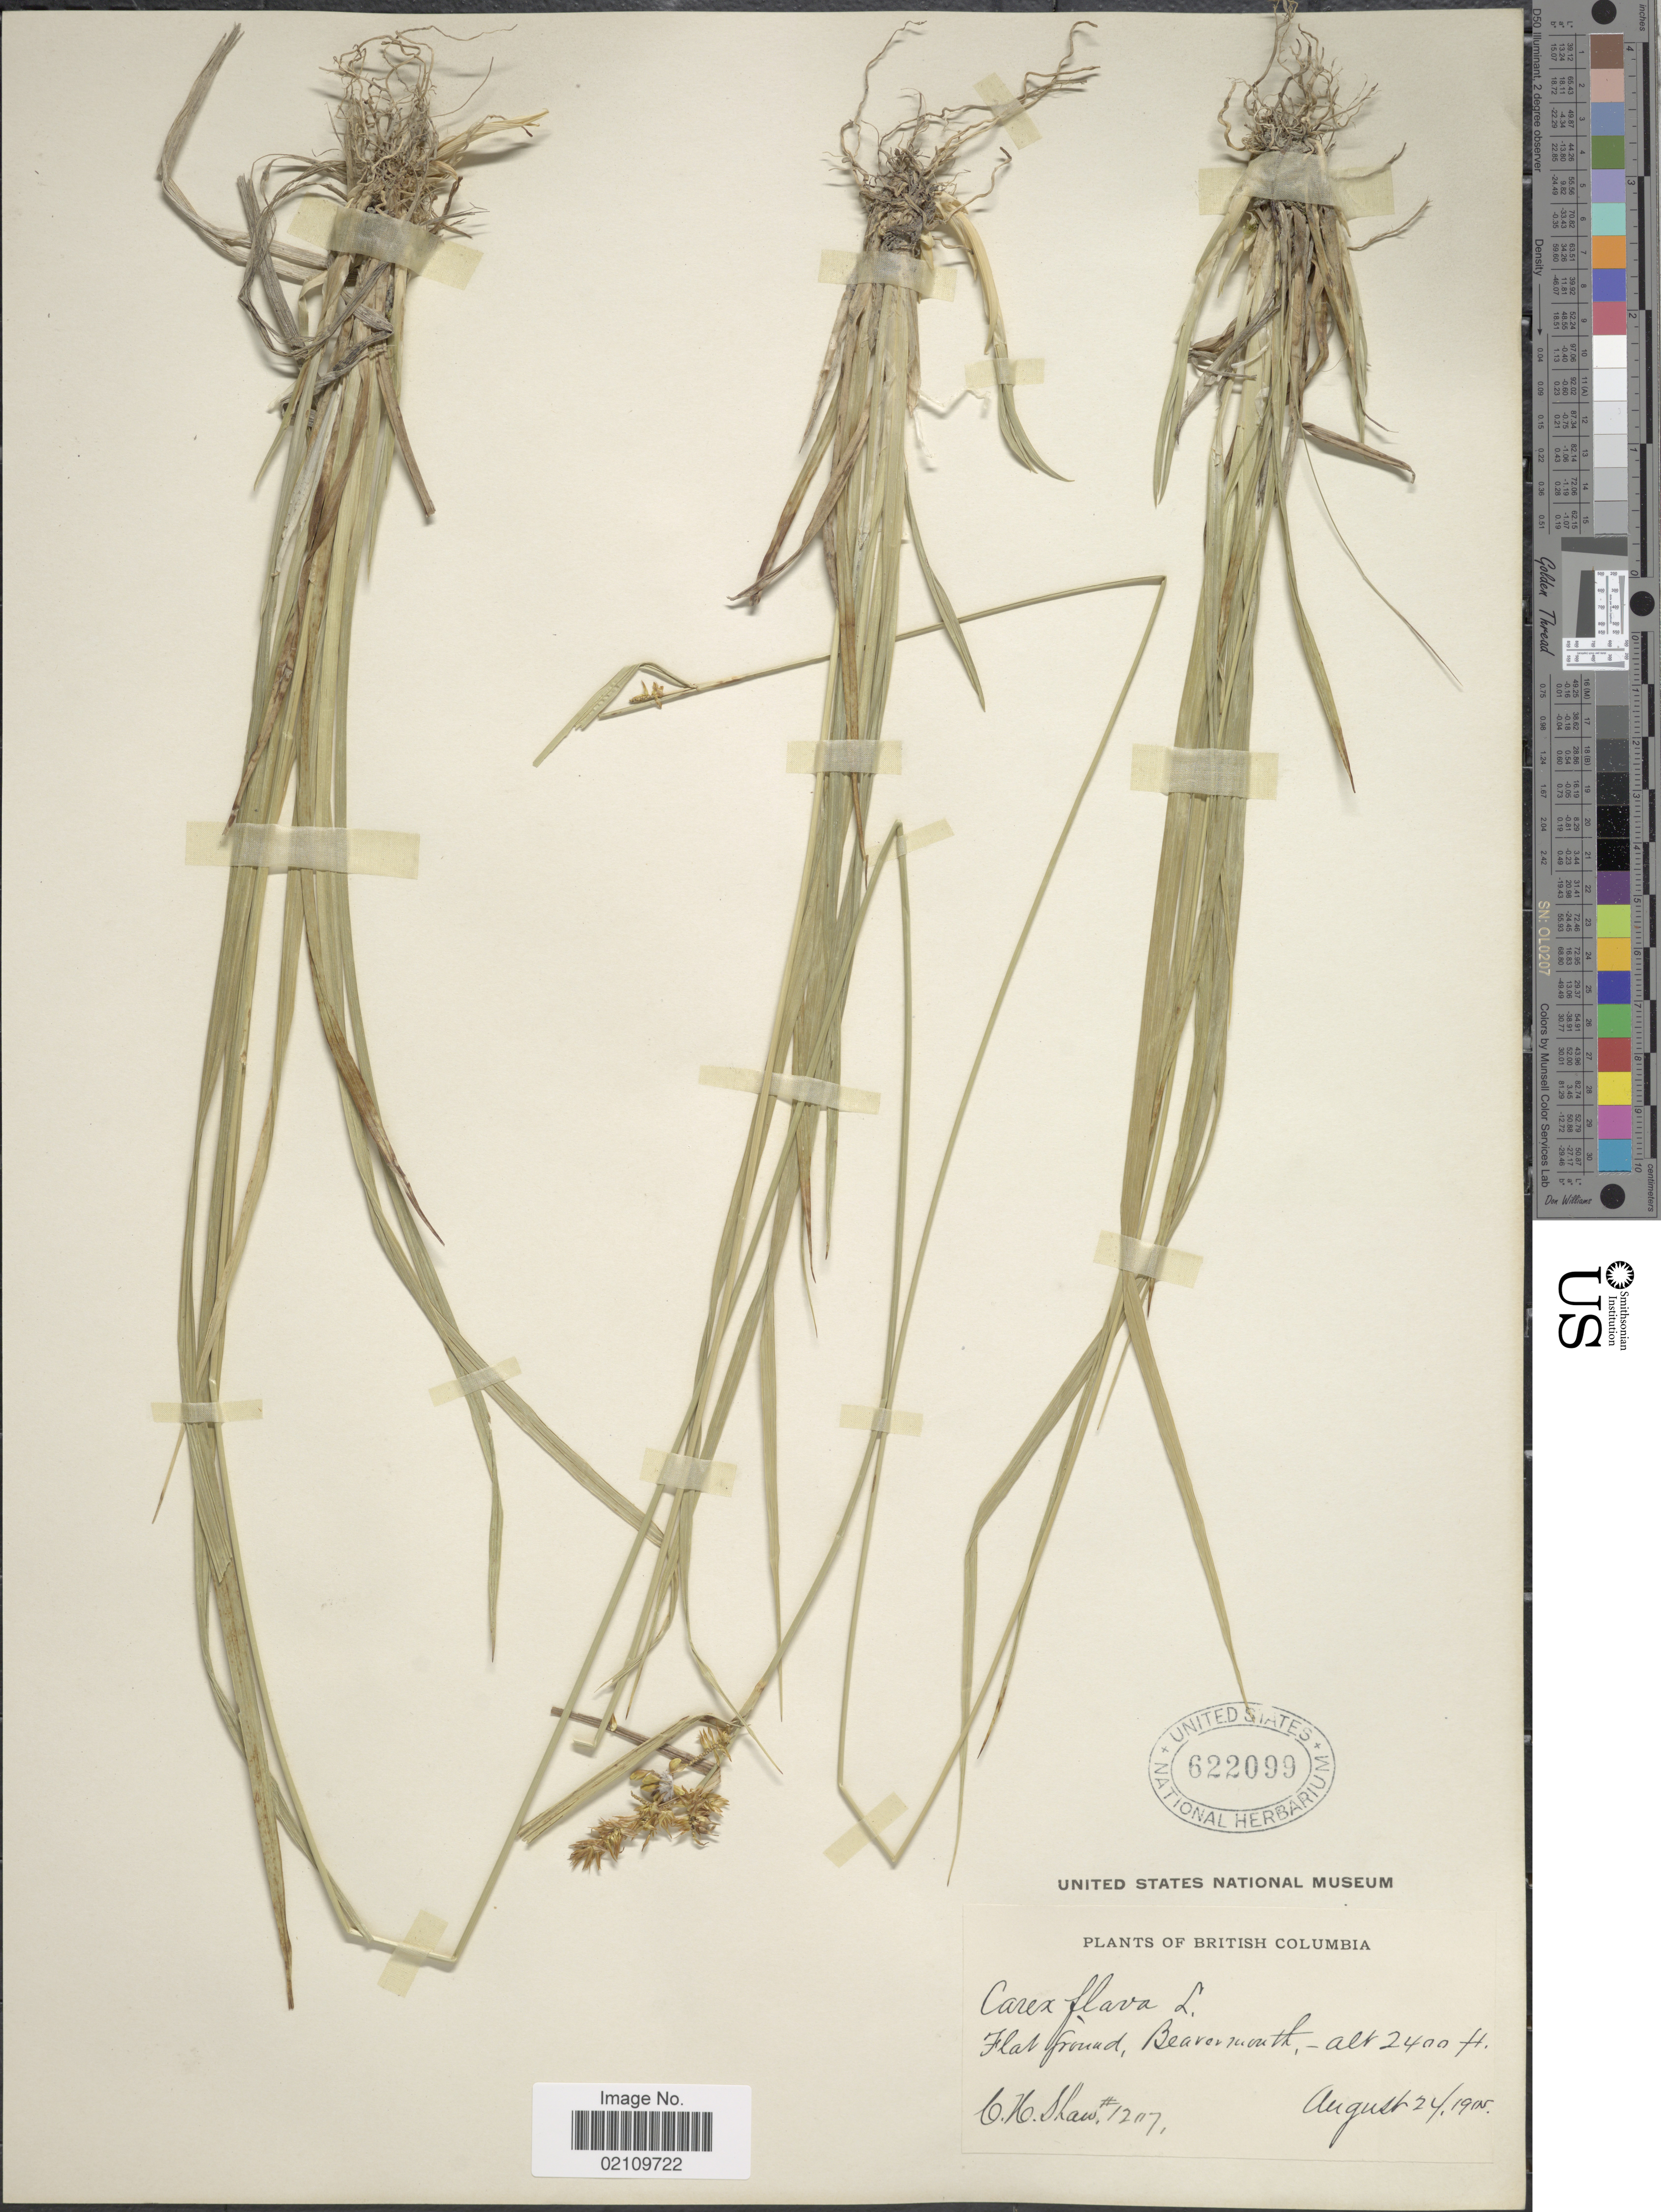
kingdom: Plantae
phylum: Tracheophyta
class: Liliopsida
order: Poales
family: Cyperaceae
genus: Carex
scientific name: Carex flava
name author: L.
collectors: C. S. Shaw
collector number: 1207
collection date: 1905-08-24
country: Canada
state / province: British Columbia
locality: Beavermouth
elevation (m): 732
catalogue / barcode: US 622099